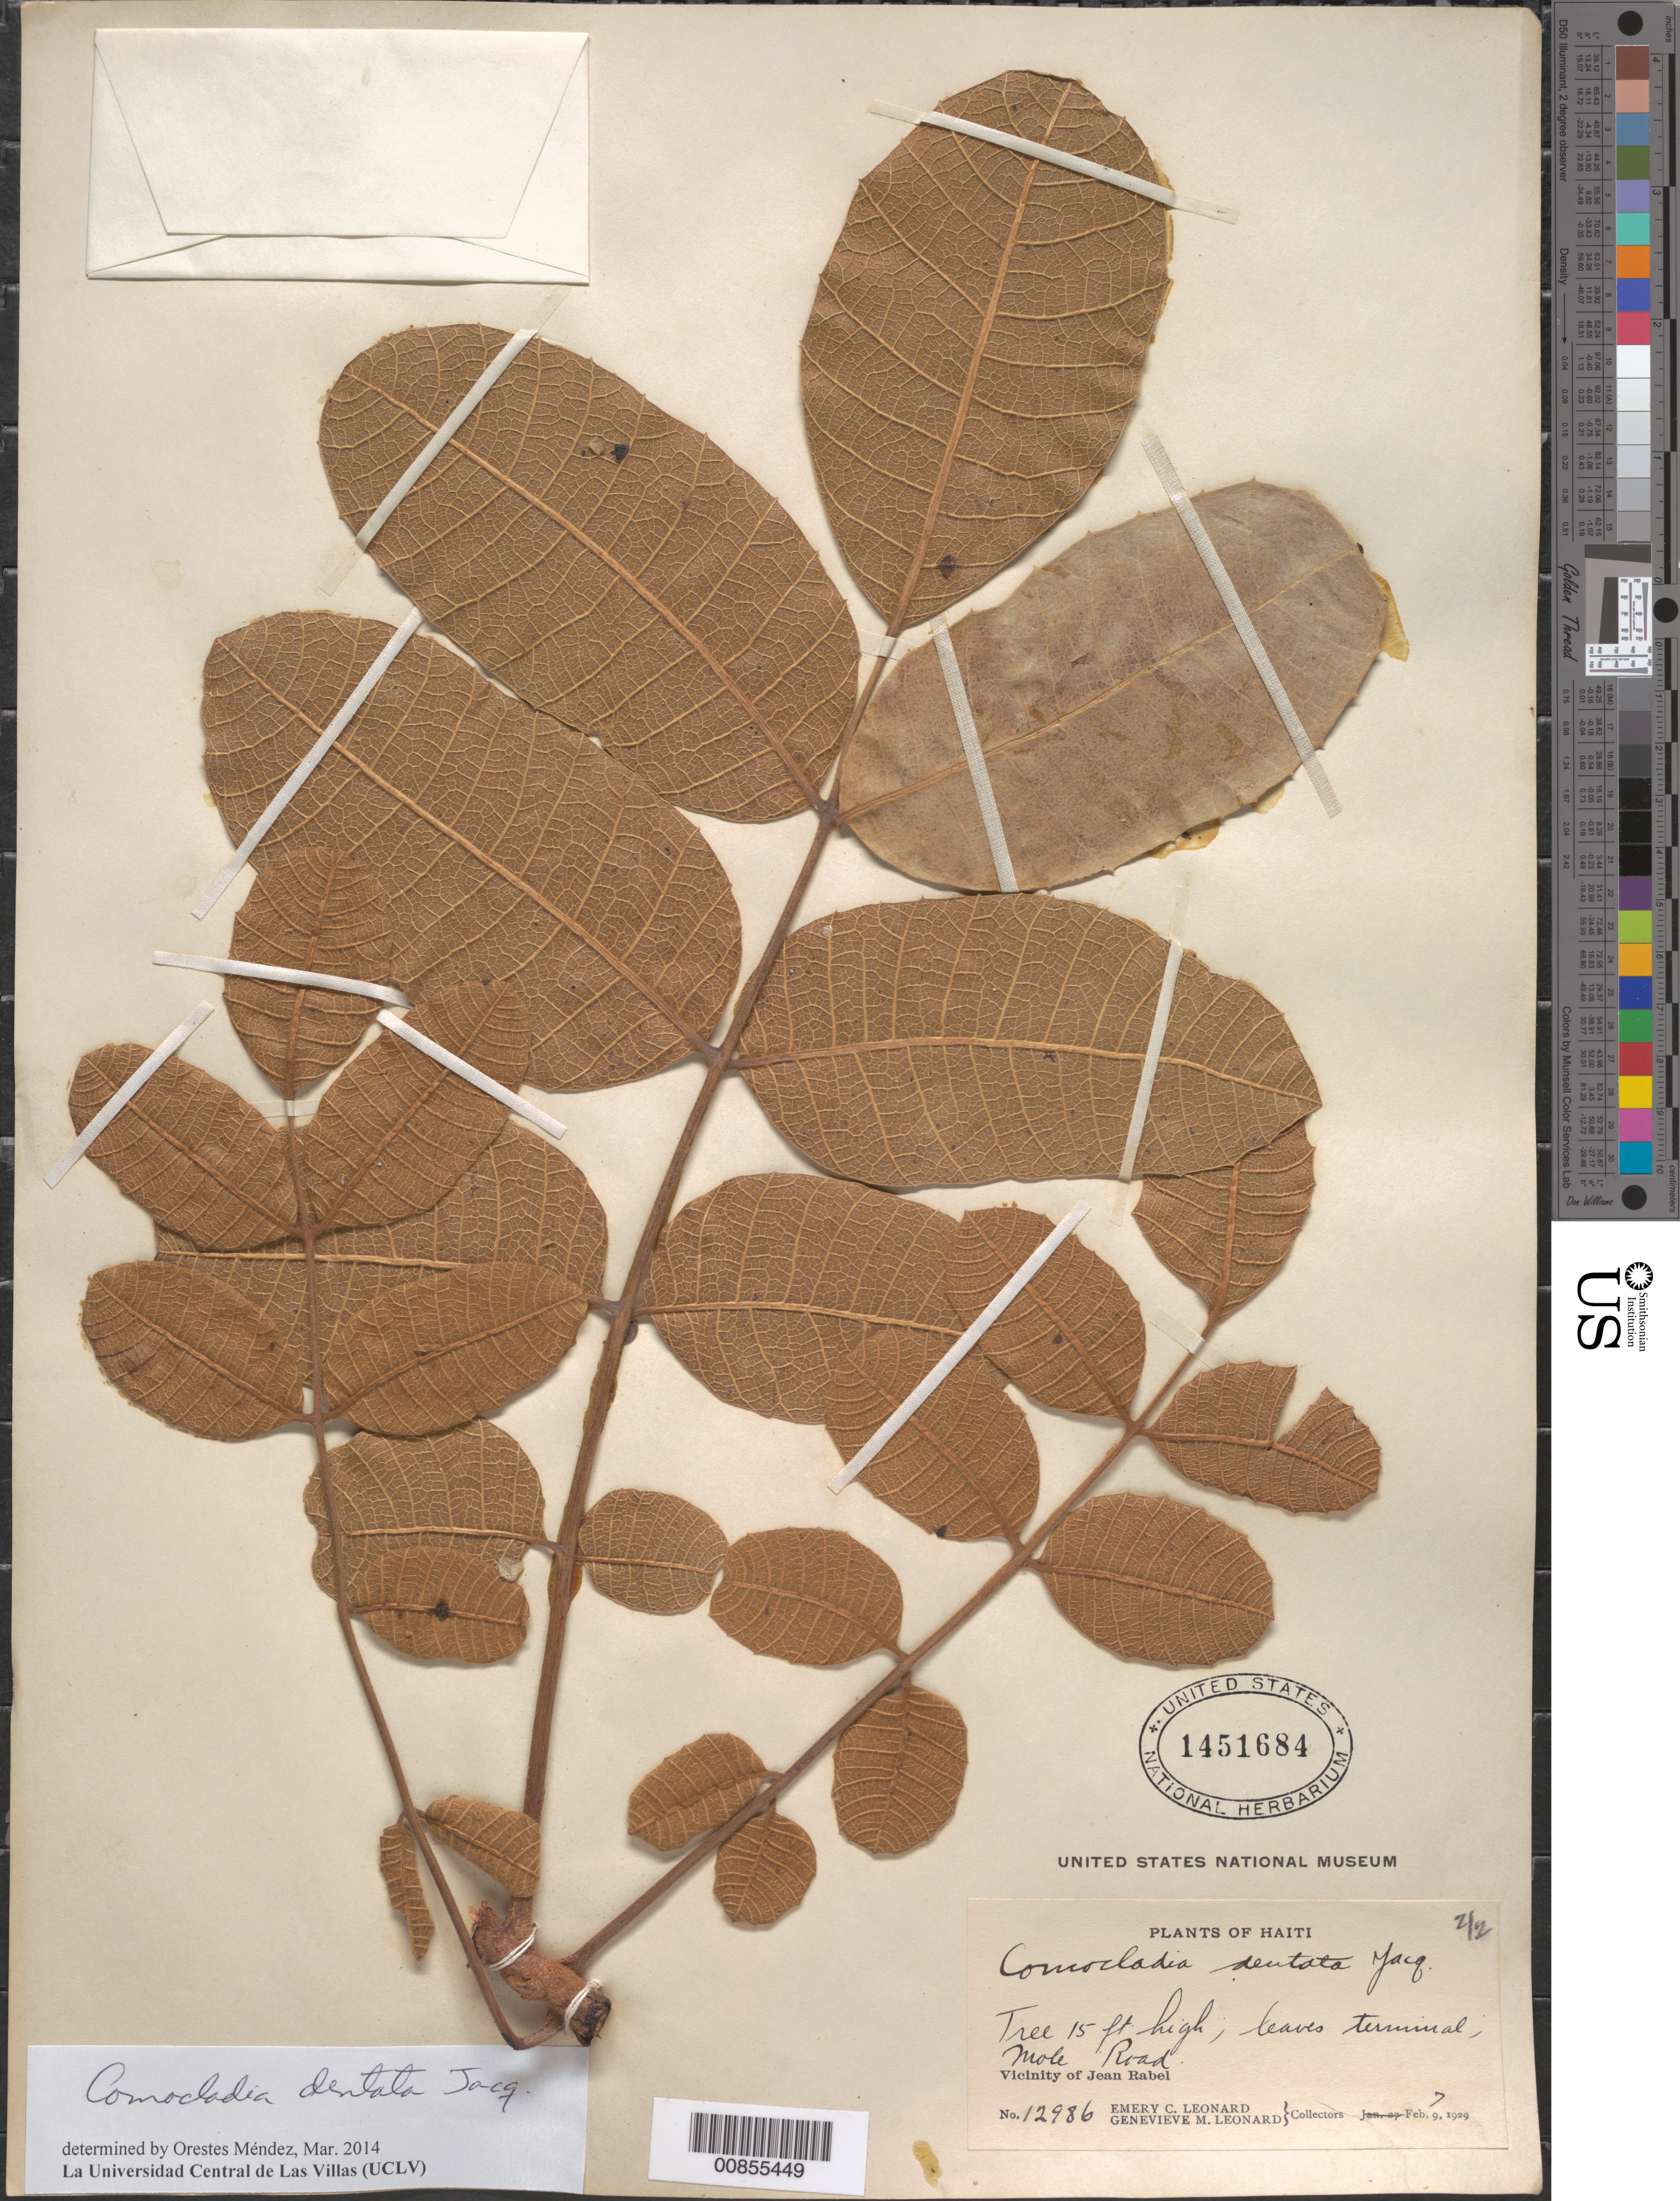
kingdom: Plantae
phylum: Tracheophyta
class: Magnoliopsida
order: Sapindales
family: Anacardiaceae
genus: Comocladia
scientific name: Comocladia dentata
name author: Jacq.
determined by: Méndez, Orestes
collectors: E. C. Leonard & G. M. Leonard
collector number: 12986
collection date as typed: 07 Feb 1929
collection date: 1929-02-07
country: Haiti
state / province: Nord-Ouest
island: Hispaniola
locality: Vicinity of Jean Rabel, Mole Road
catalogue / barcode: US 1451684